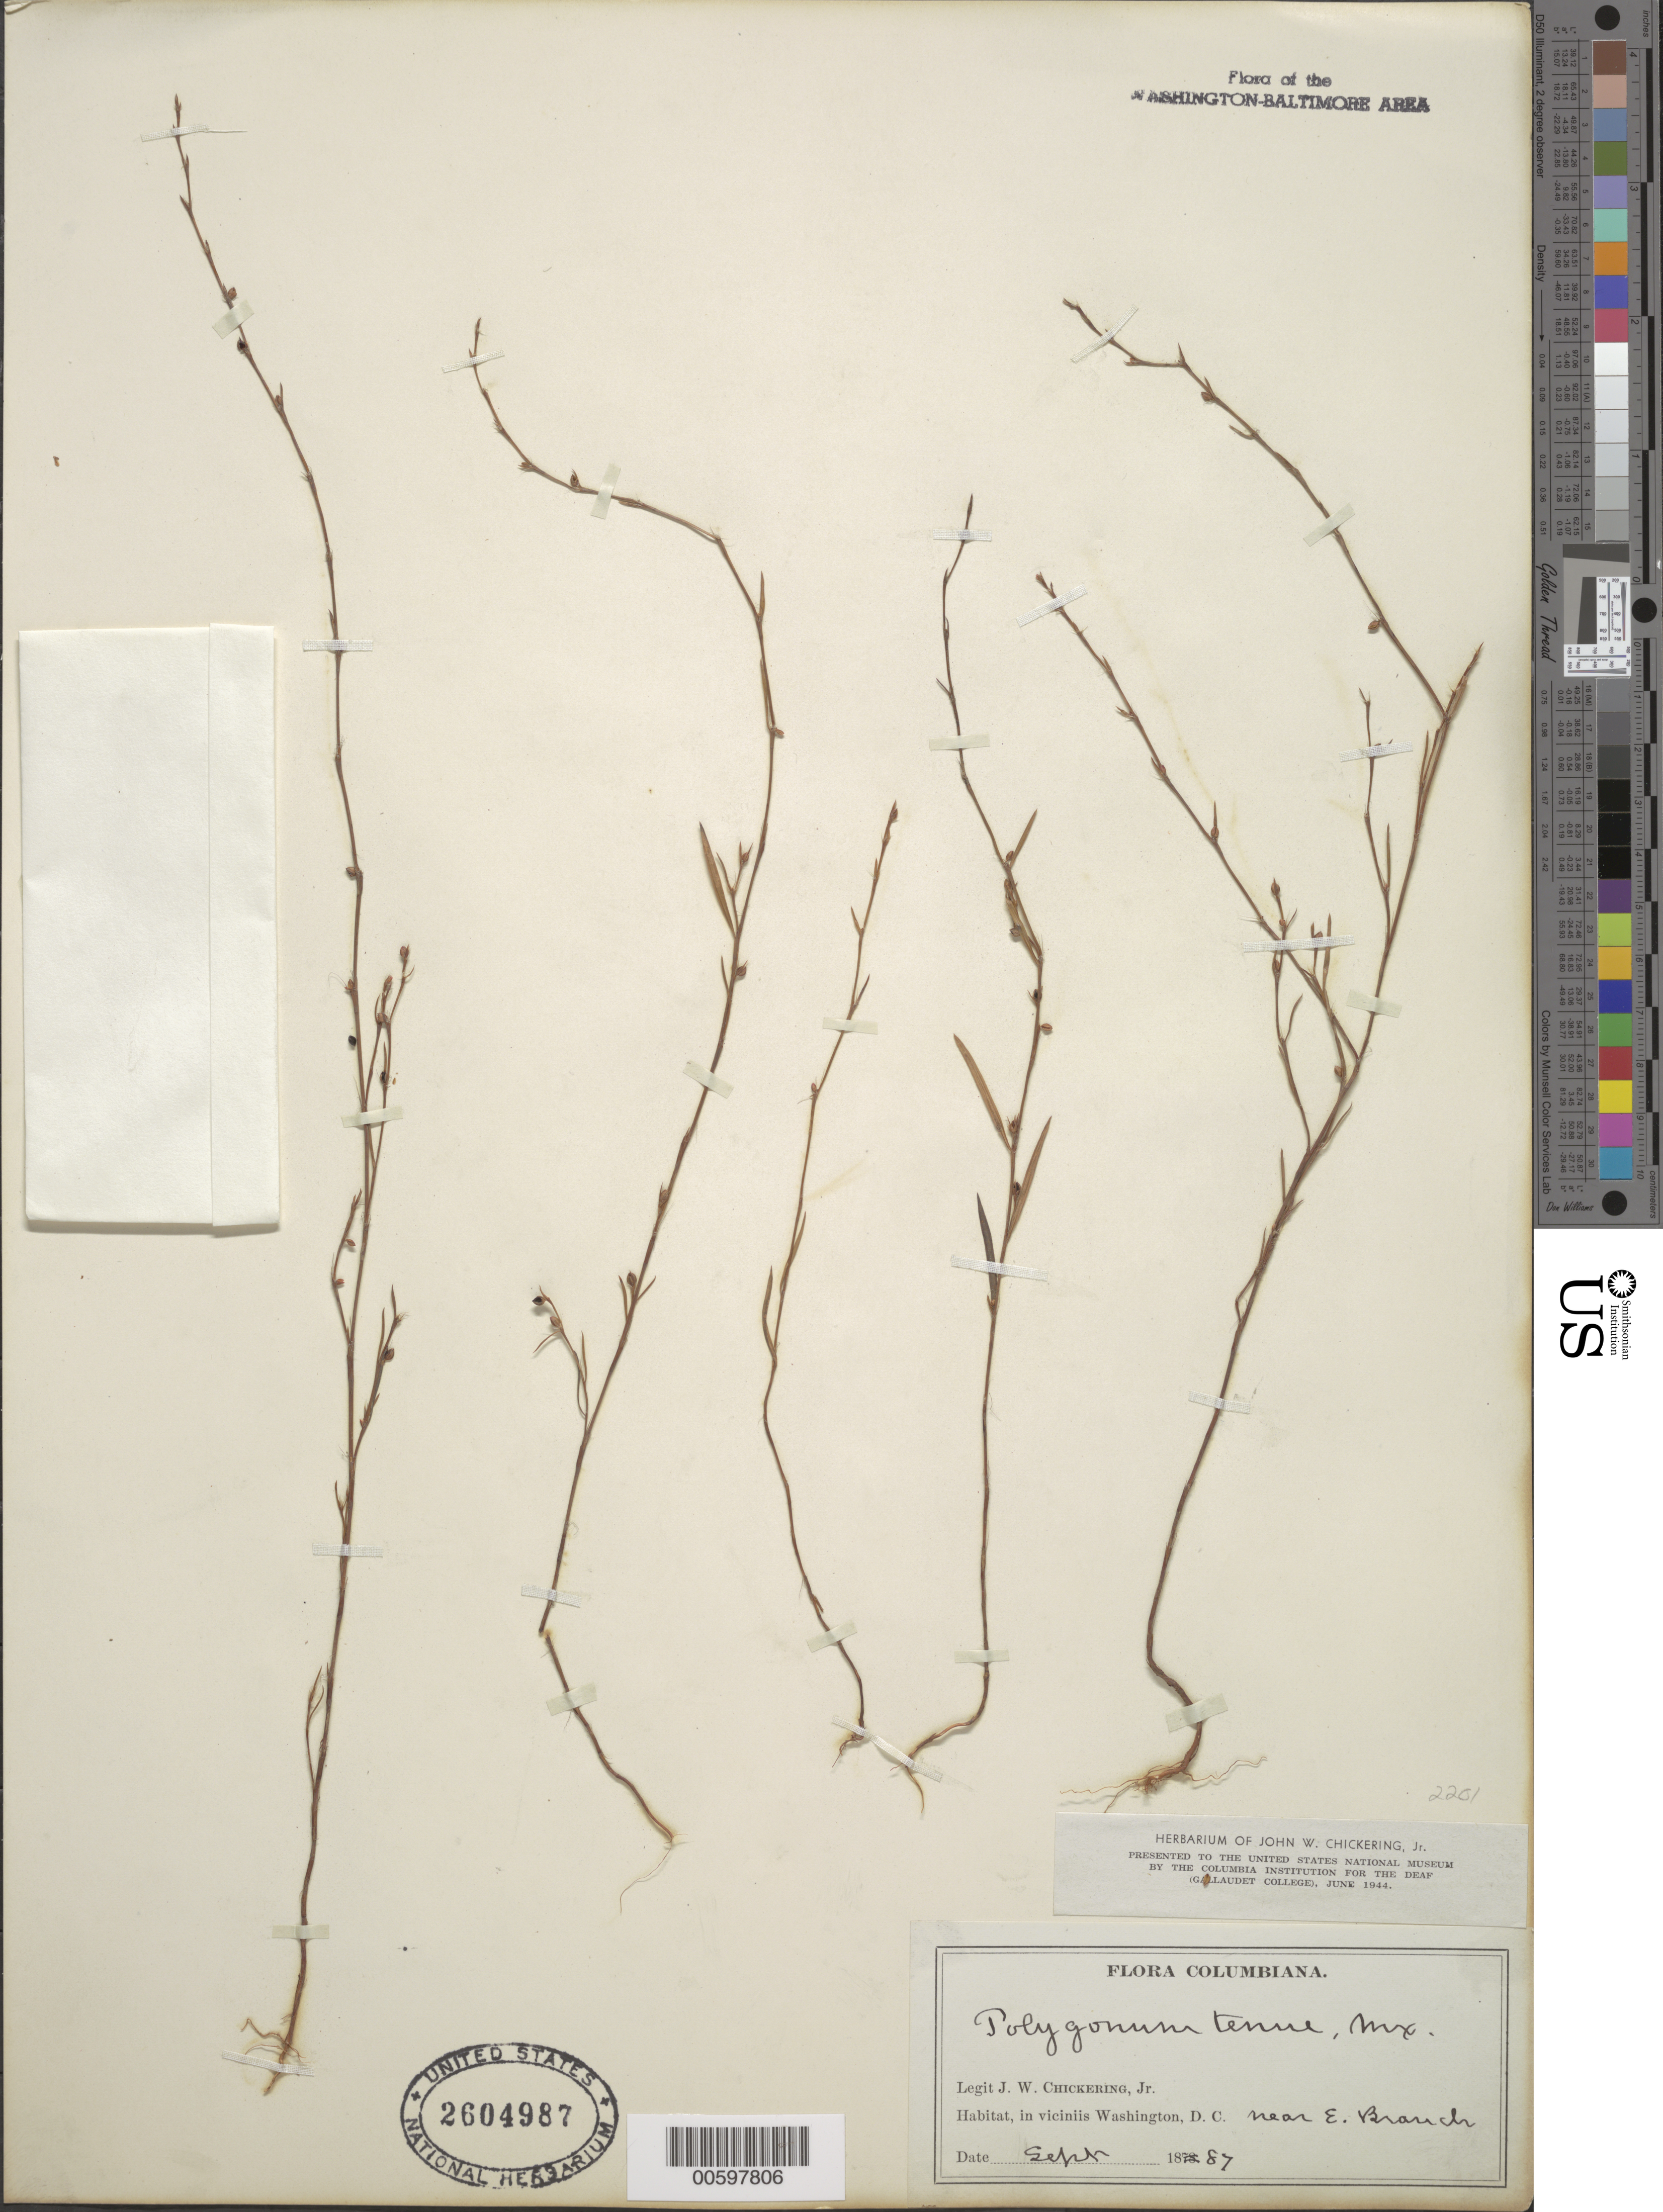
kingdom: Plantae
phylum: Tracheophyta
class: Magnoliopsida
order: Caryophyllales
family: Polygonaceae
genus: Polygonum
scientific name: Polygonum tenue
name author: F. Michx.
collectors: J. W. Chickering Jr.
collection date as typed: Sep 1887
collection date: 1887-09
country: United States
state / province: District of Columbia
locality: Near e. branch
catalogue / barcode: US 2604987